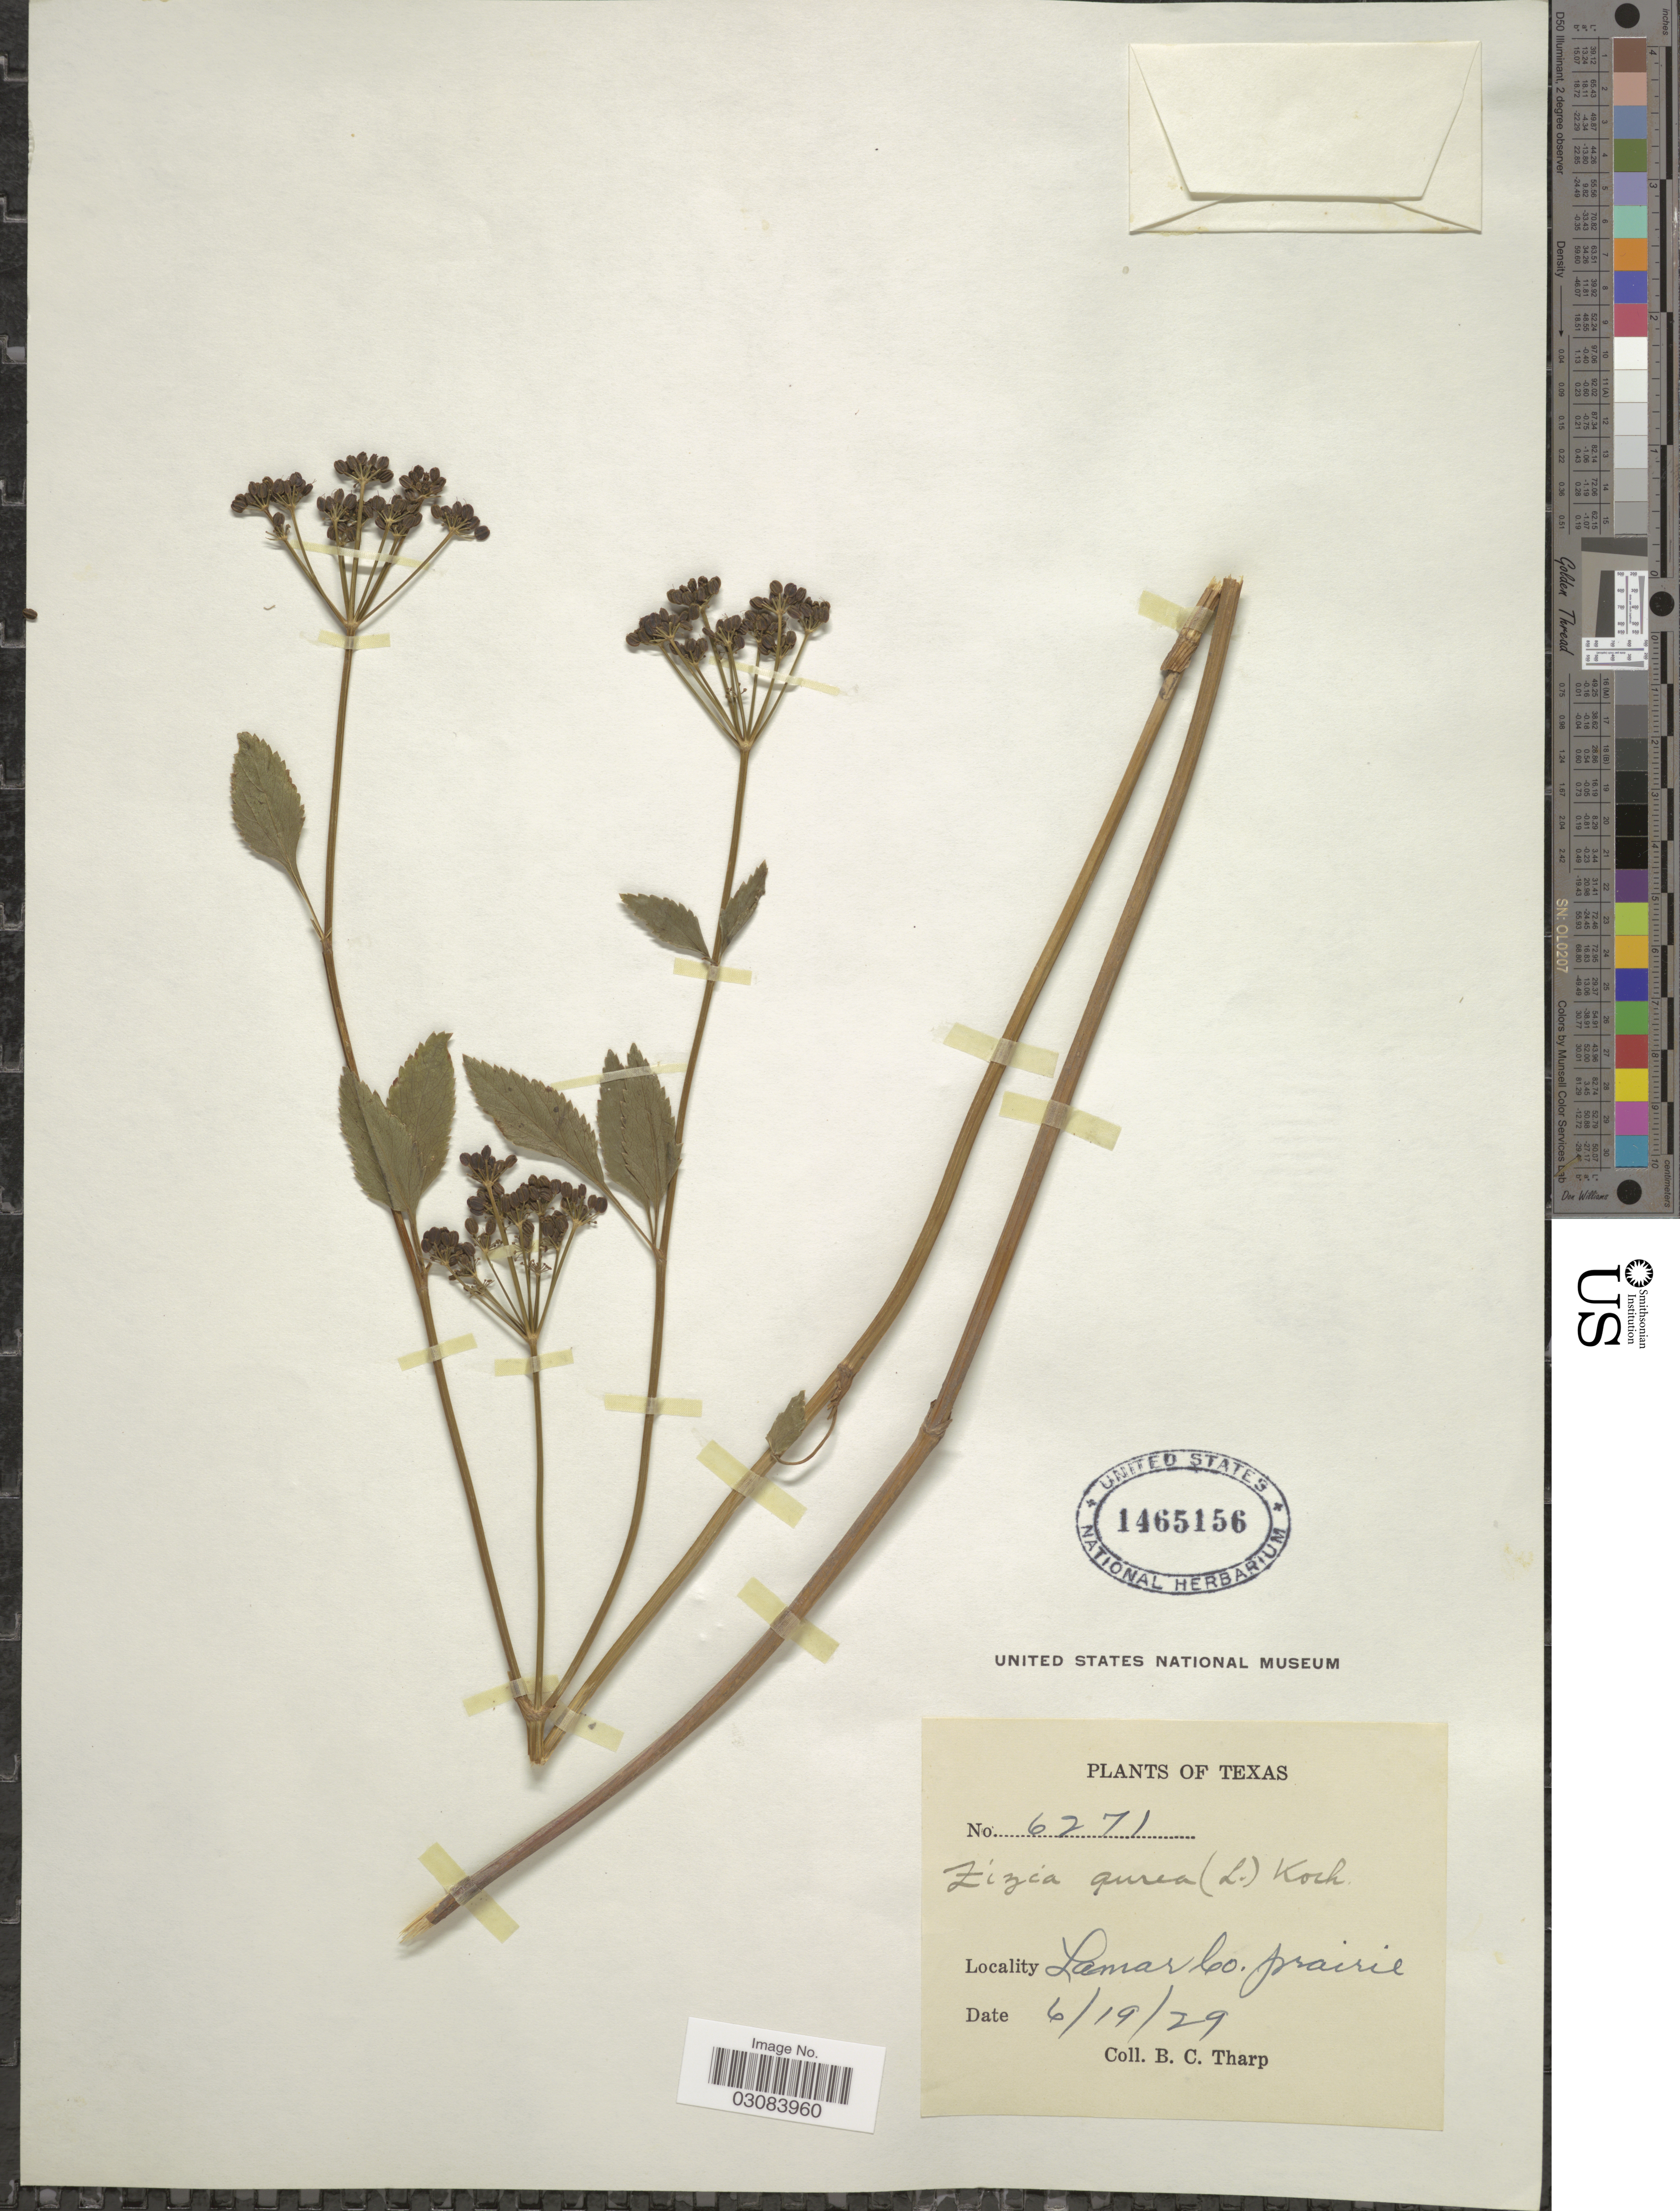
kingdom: Plantae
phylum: Tracheophyta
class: Magnoliopsida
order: Apiales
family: Apiaceae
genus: Zizia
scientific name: Zizia aurea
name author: (L.) Koch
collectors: B. C. Tharp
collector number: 6271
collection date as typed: Transcribed d/m/y: 19/6/29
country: United States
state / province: Texas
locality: Lamar Co. Prairie.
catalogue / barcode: US 1465156